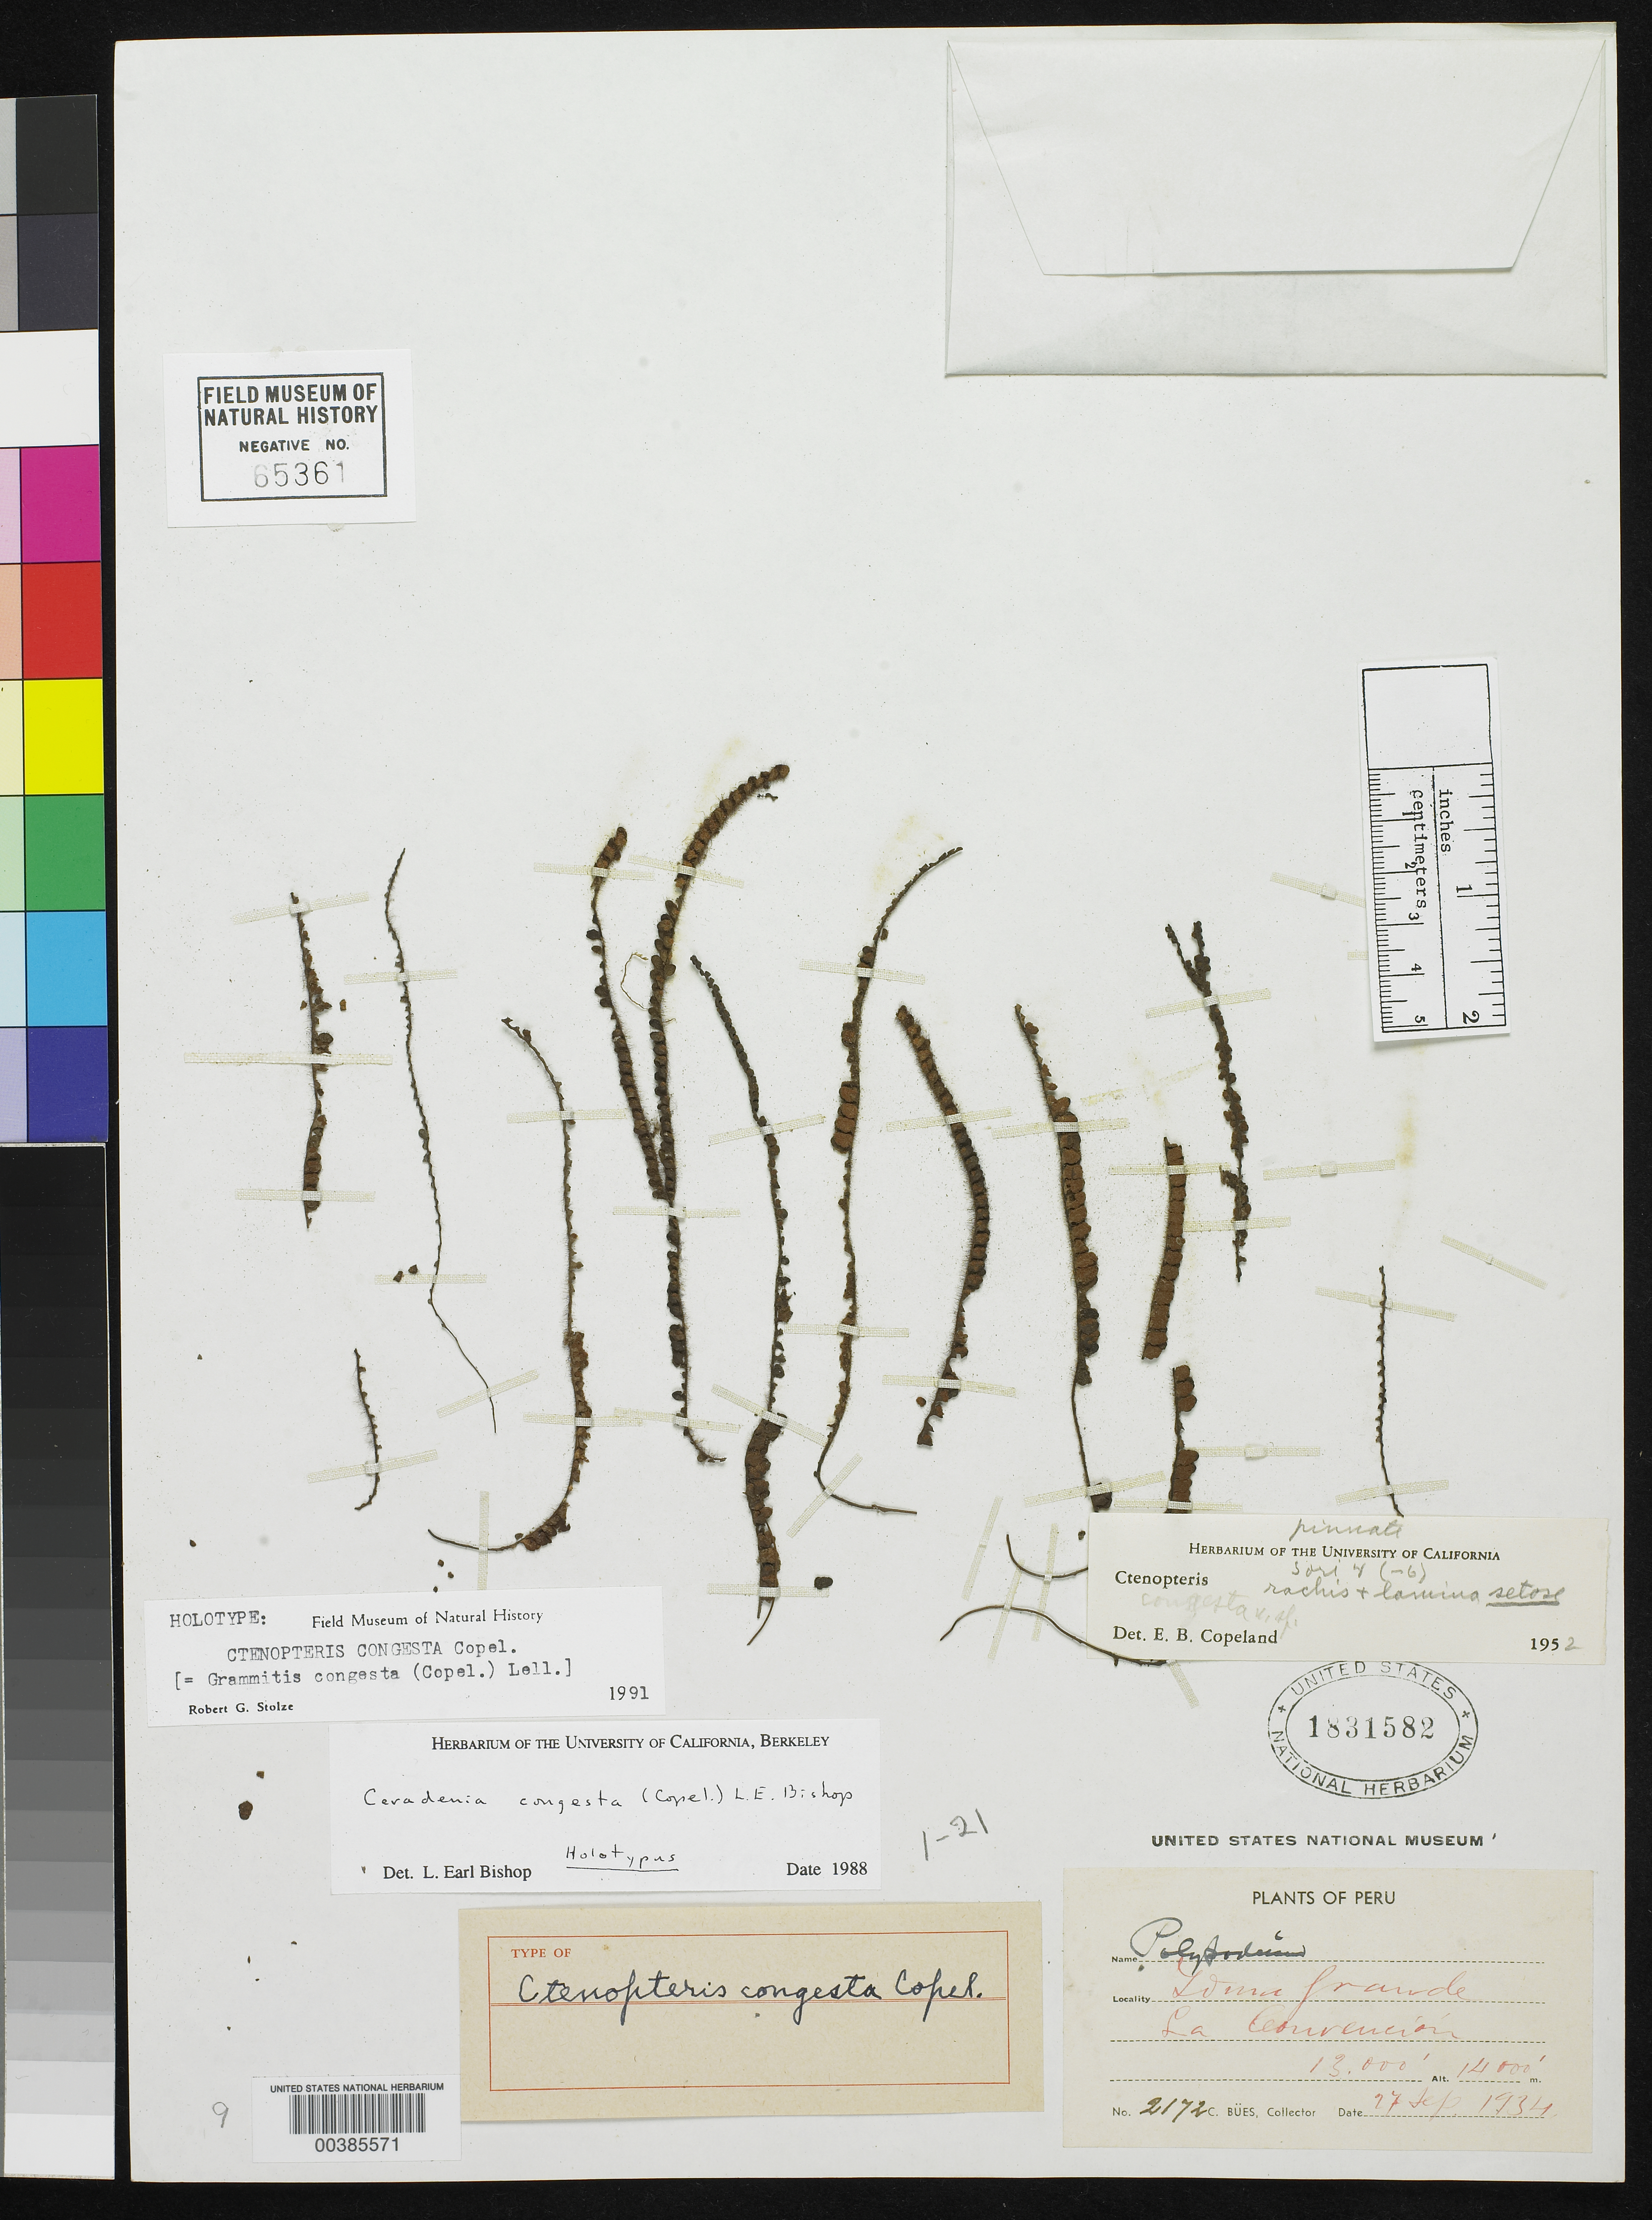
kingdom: Plantae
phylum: Tracheophyta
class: Polypodiopsida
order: Polypodiales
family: Polypodiaceae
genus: Ctenopteris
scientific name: Ctenopteris congesta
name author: Copel.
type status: Holotype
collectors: C. Bues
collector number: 2172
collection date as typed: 27 Sep 1934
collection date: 1934-09-27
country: Peru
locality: Loma Grande, La Convención.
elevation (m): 396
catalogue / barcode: US 1831582